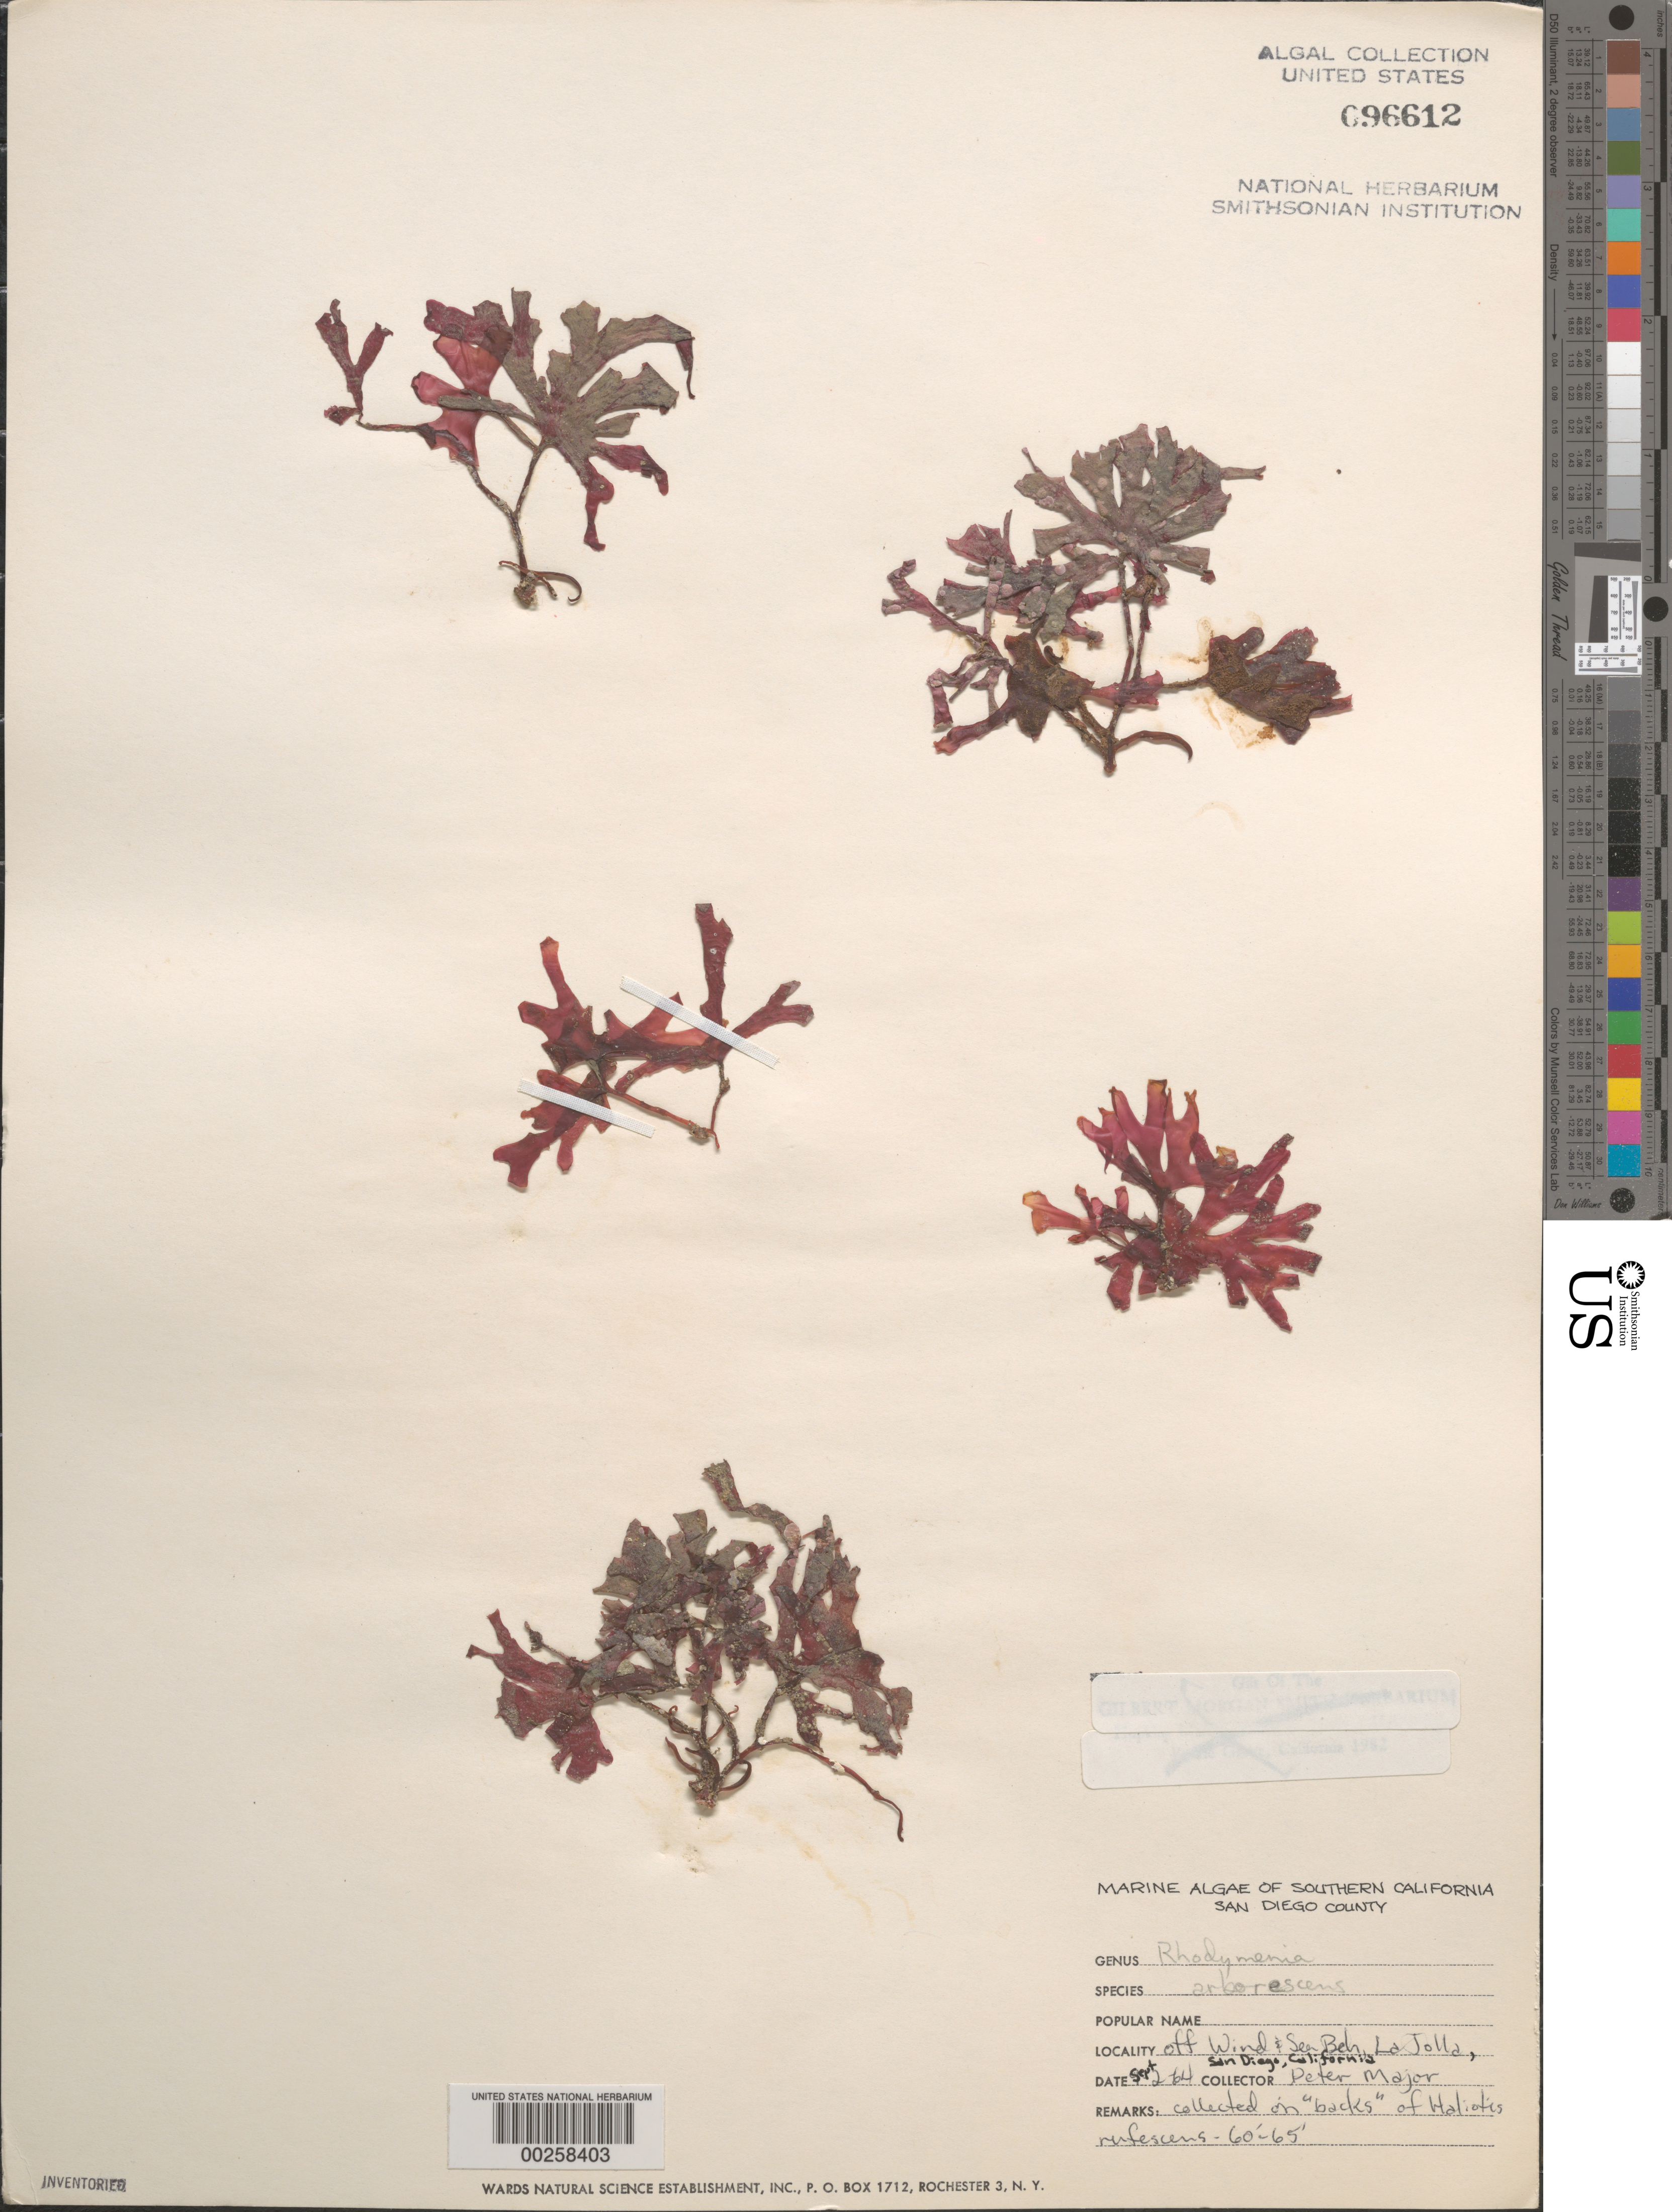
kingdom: Plantae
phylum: Rhodophyta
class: Florideophyceae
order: Rhodymeniales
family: Rhodymeniaceae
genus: Rhodymenia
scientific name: Rhodymenia arborescens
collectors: P. Major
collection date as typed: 02 Sep 1964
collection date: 1964-09-02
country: United States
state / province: California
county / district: San Diego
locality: La Jolla, off Wind and Sea Beach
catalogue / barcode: US 96612